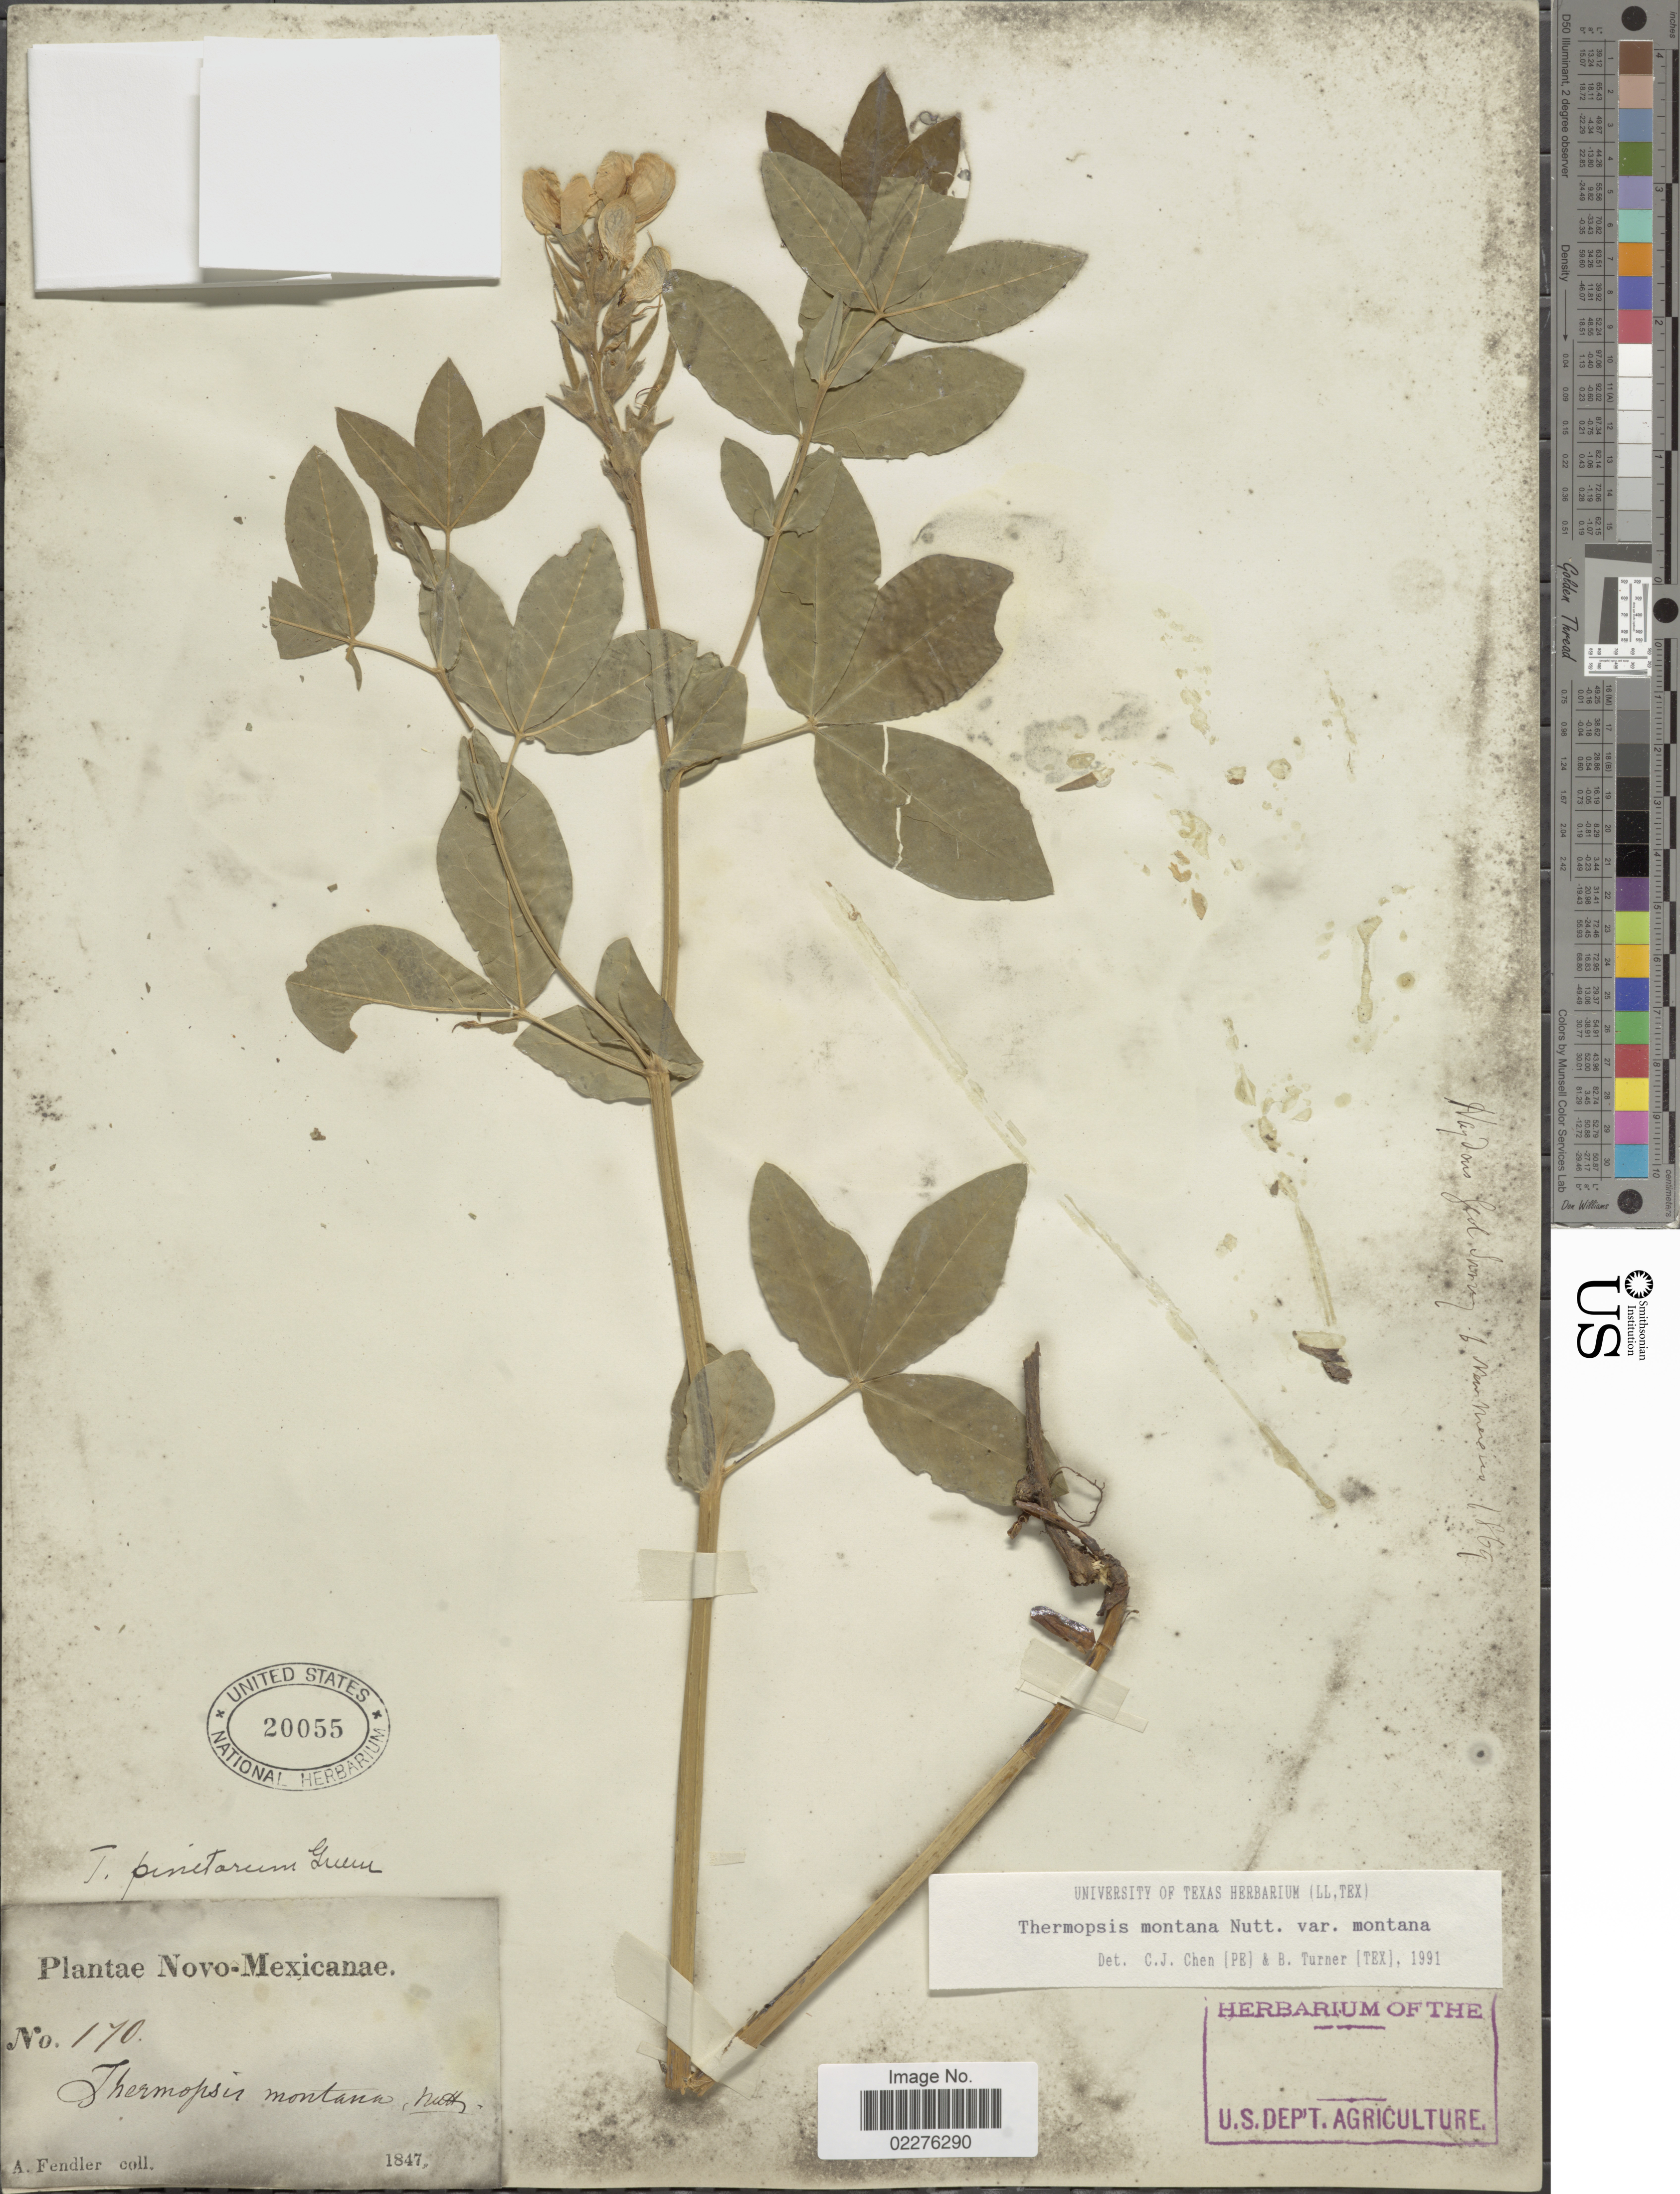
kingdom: Plantae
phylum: Tracheophyta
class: Magnoliopsida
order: Fabales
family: Fabaceae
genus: Thermopsis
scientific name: Thermopsis montana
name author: Nutt.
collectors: A. Fendler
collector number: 170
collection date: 1847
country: United States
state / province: New Mexico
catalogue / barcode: US 20055